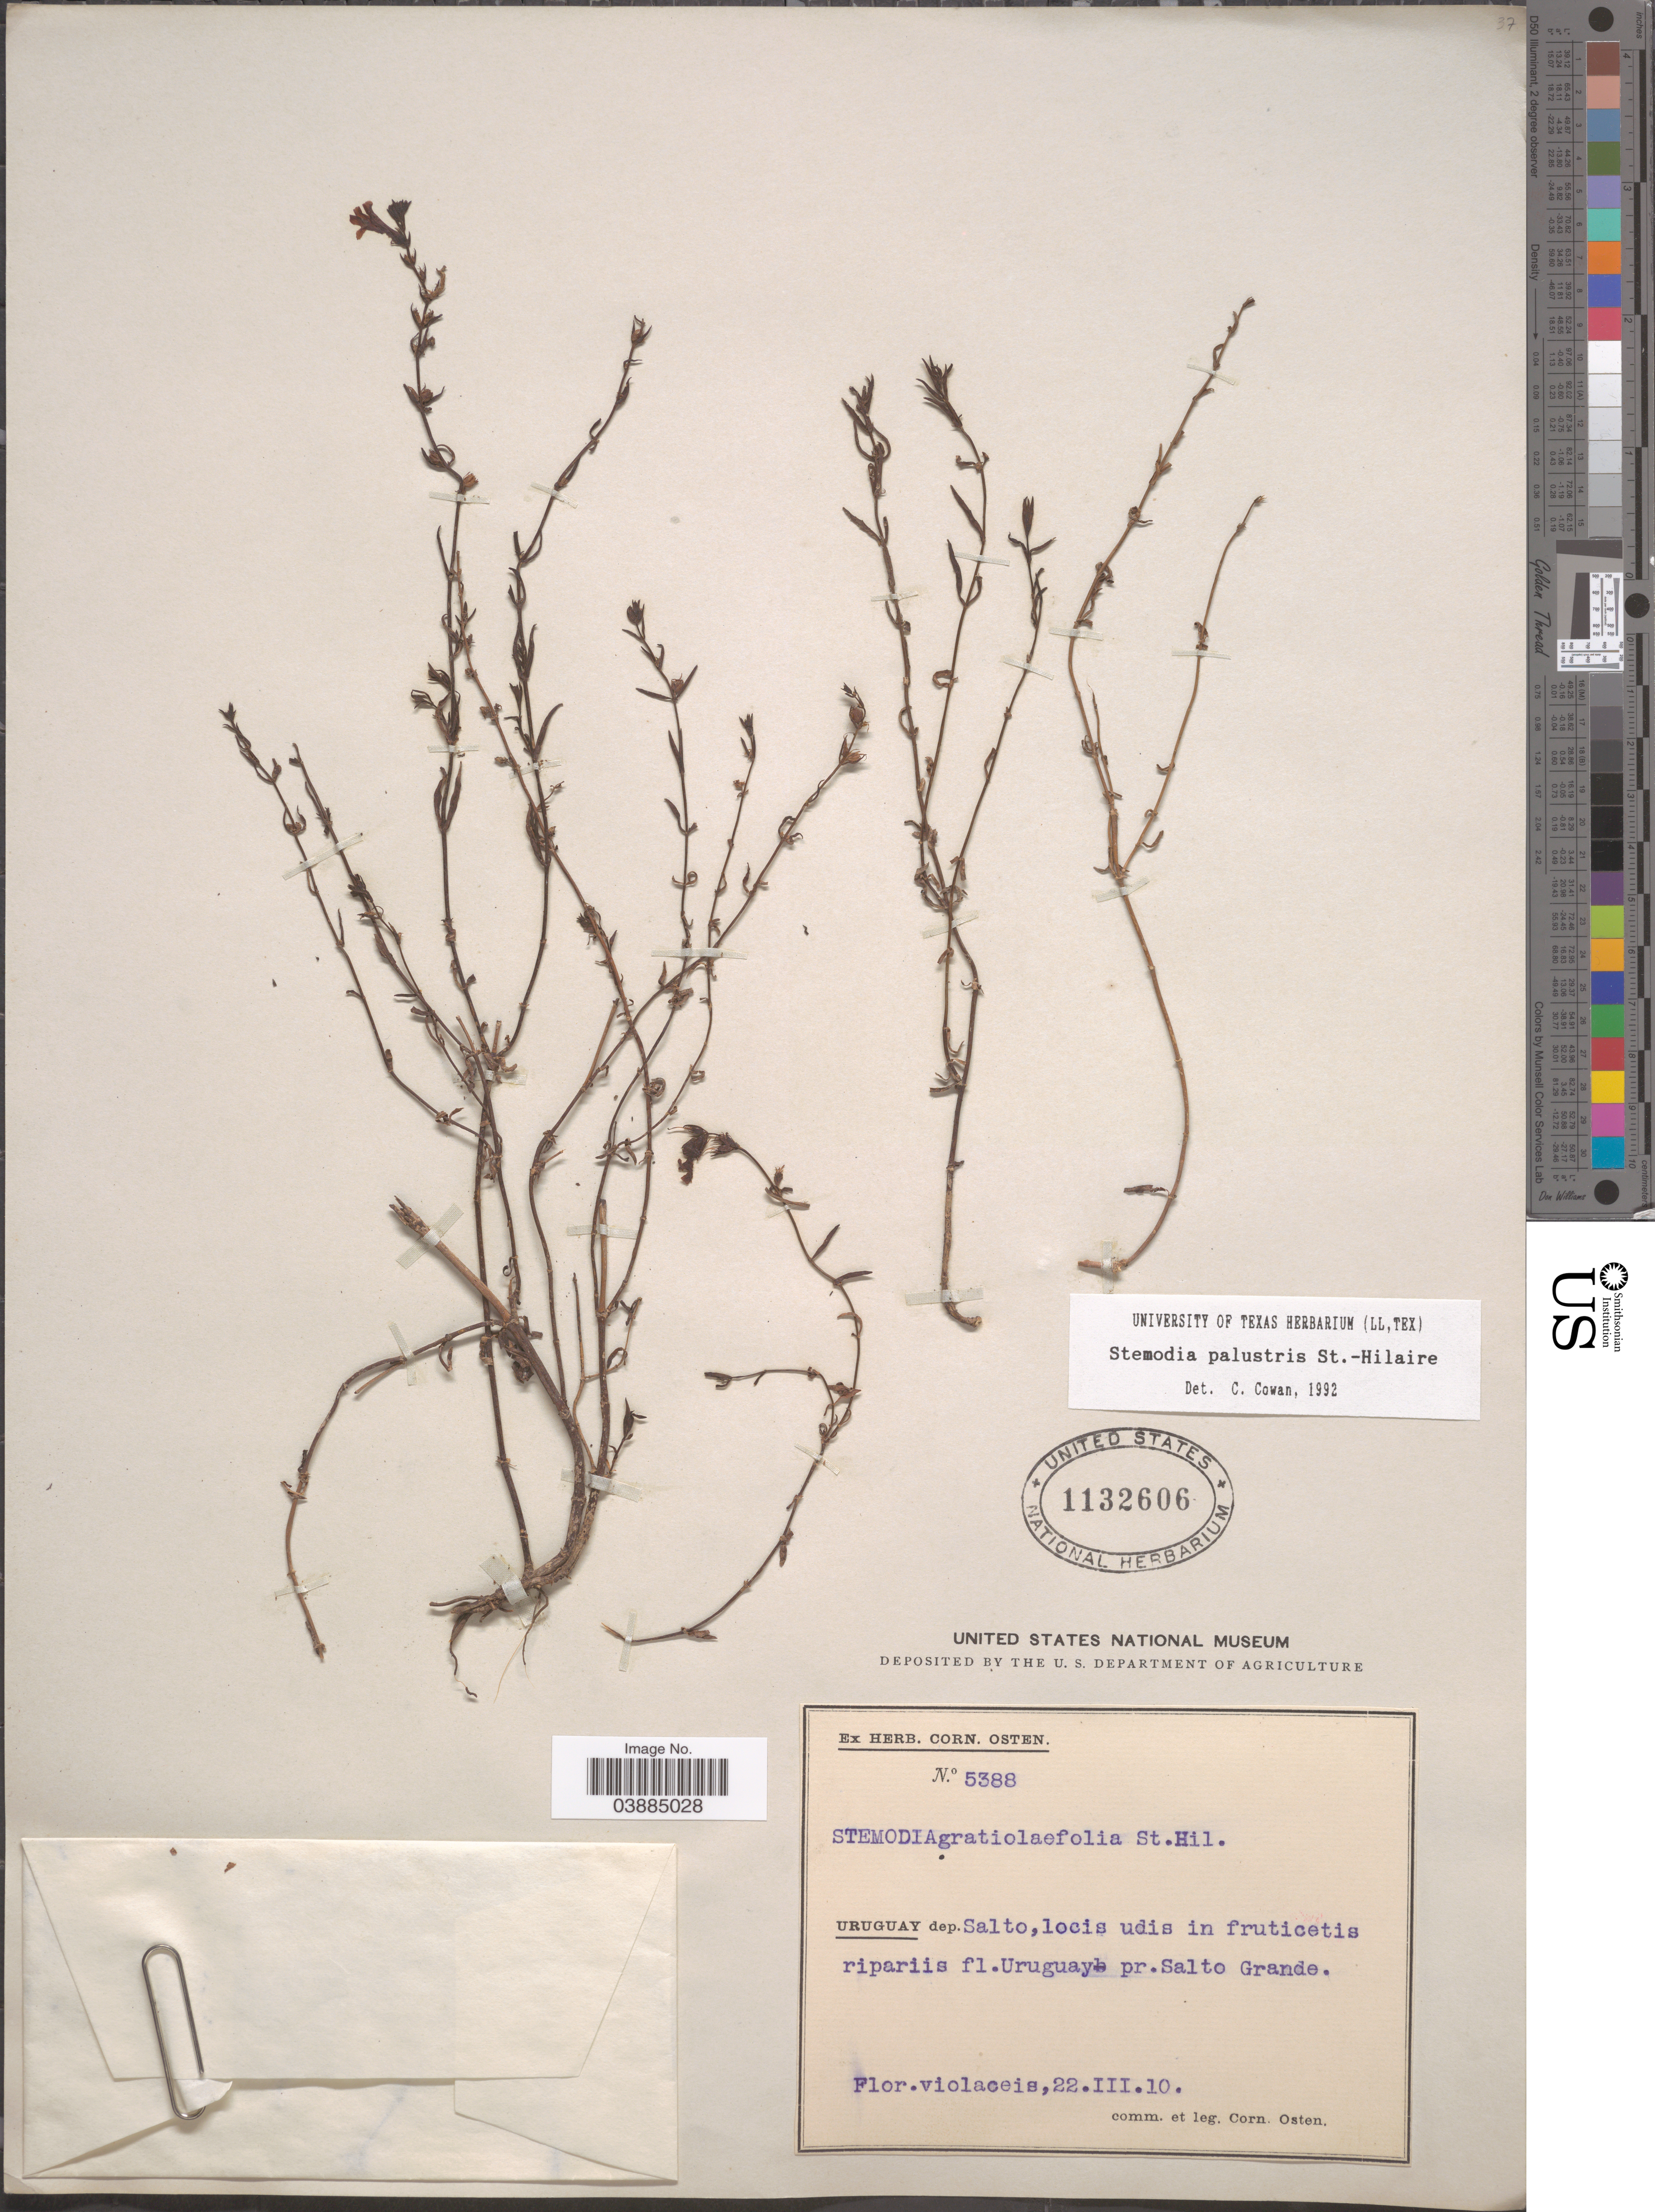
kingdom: Plantae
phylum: Tracheophyta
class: Magnoliopsida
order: Lamiales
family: Plantaginaceae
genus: Stemodia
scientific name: Stemodia palustris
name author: A. St.-Hil.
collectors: C. Osten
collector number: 5388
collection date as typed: Transcribed d/m/y: 22/3/10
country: Uruguay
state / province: Salto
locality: Dep. Salto. Salto Grande.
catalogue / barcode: US 1132606